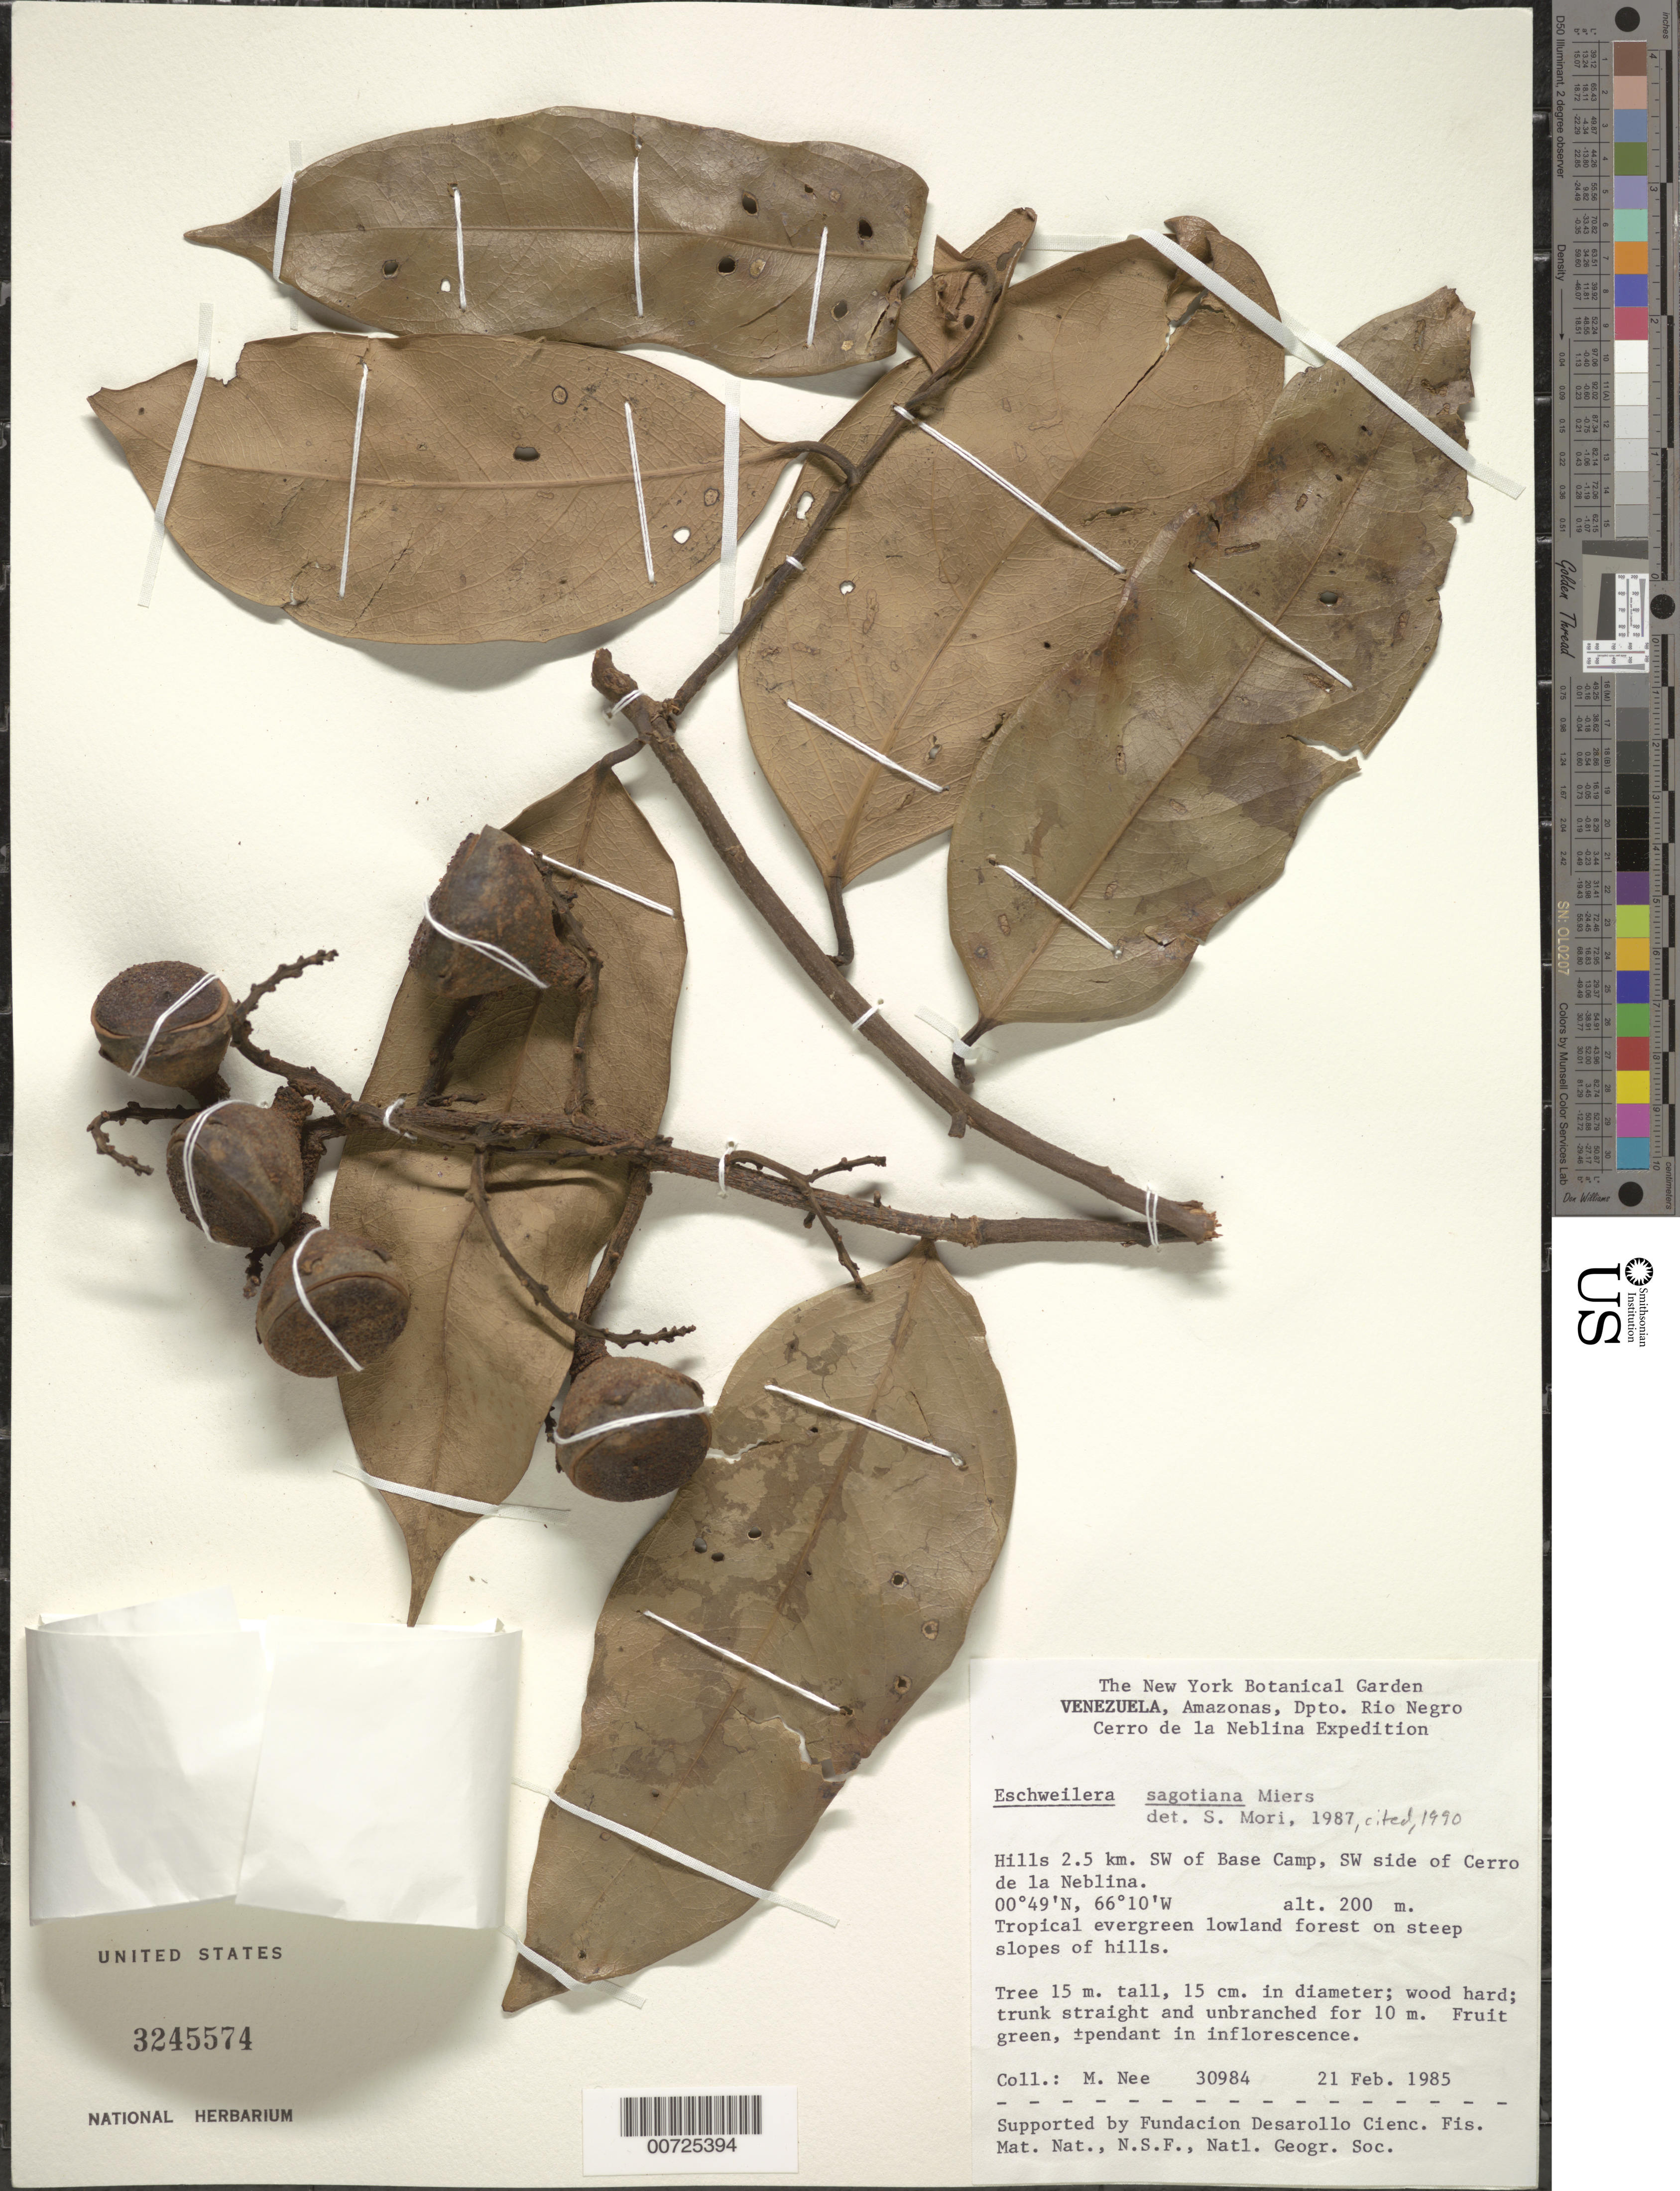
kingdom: Plantae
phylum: Tracheophyta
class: Magnoliopsida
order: Ericales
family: Lecythidaceae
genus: Eschweilera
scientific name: Eschweilera sagotiana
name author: Miers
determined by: Mori, Scott A.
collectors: M. Nee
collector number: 30984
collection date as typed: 21-Feb-85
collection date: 1985-02-21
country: Venezuela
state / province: Amazonas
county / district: Río Negro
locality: Cerro de la Neblina, hills 2.5 km SW of Base Camp, SW side of Cerro de la Neblina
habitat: Tropical lowland evergreen forest on steep slopes of hills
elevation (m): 200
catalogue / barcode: US 3245574